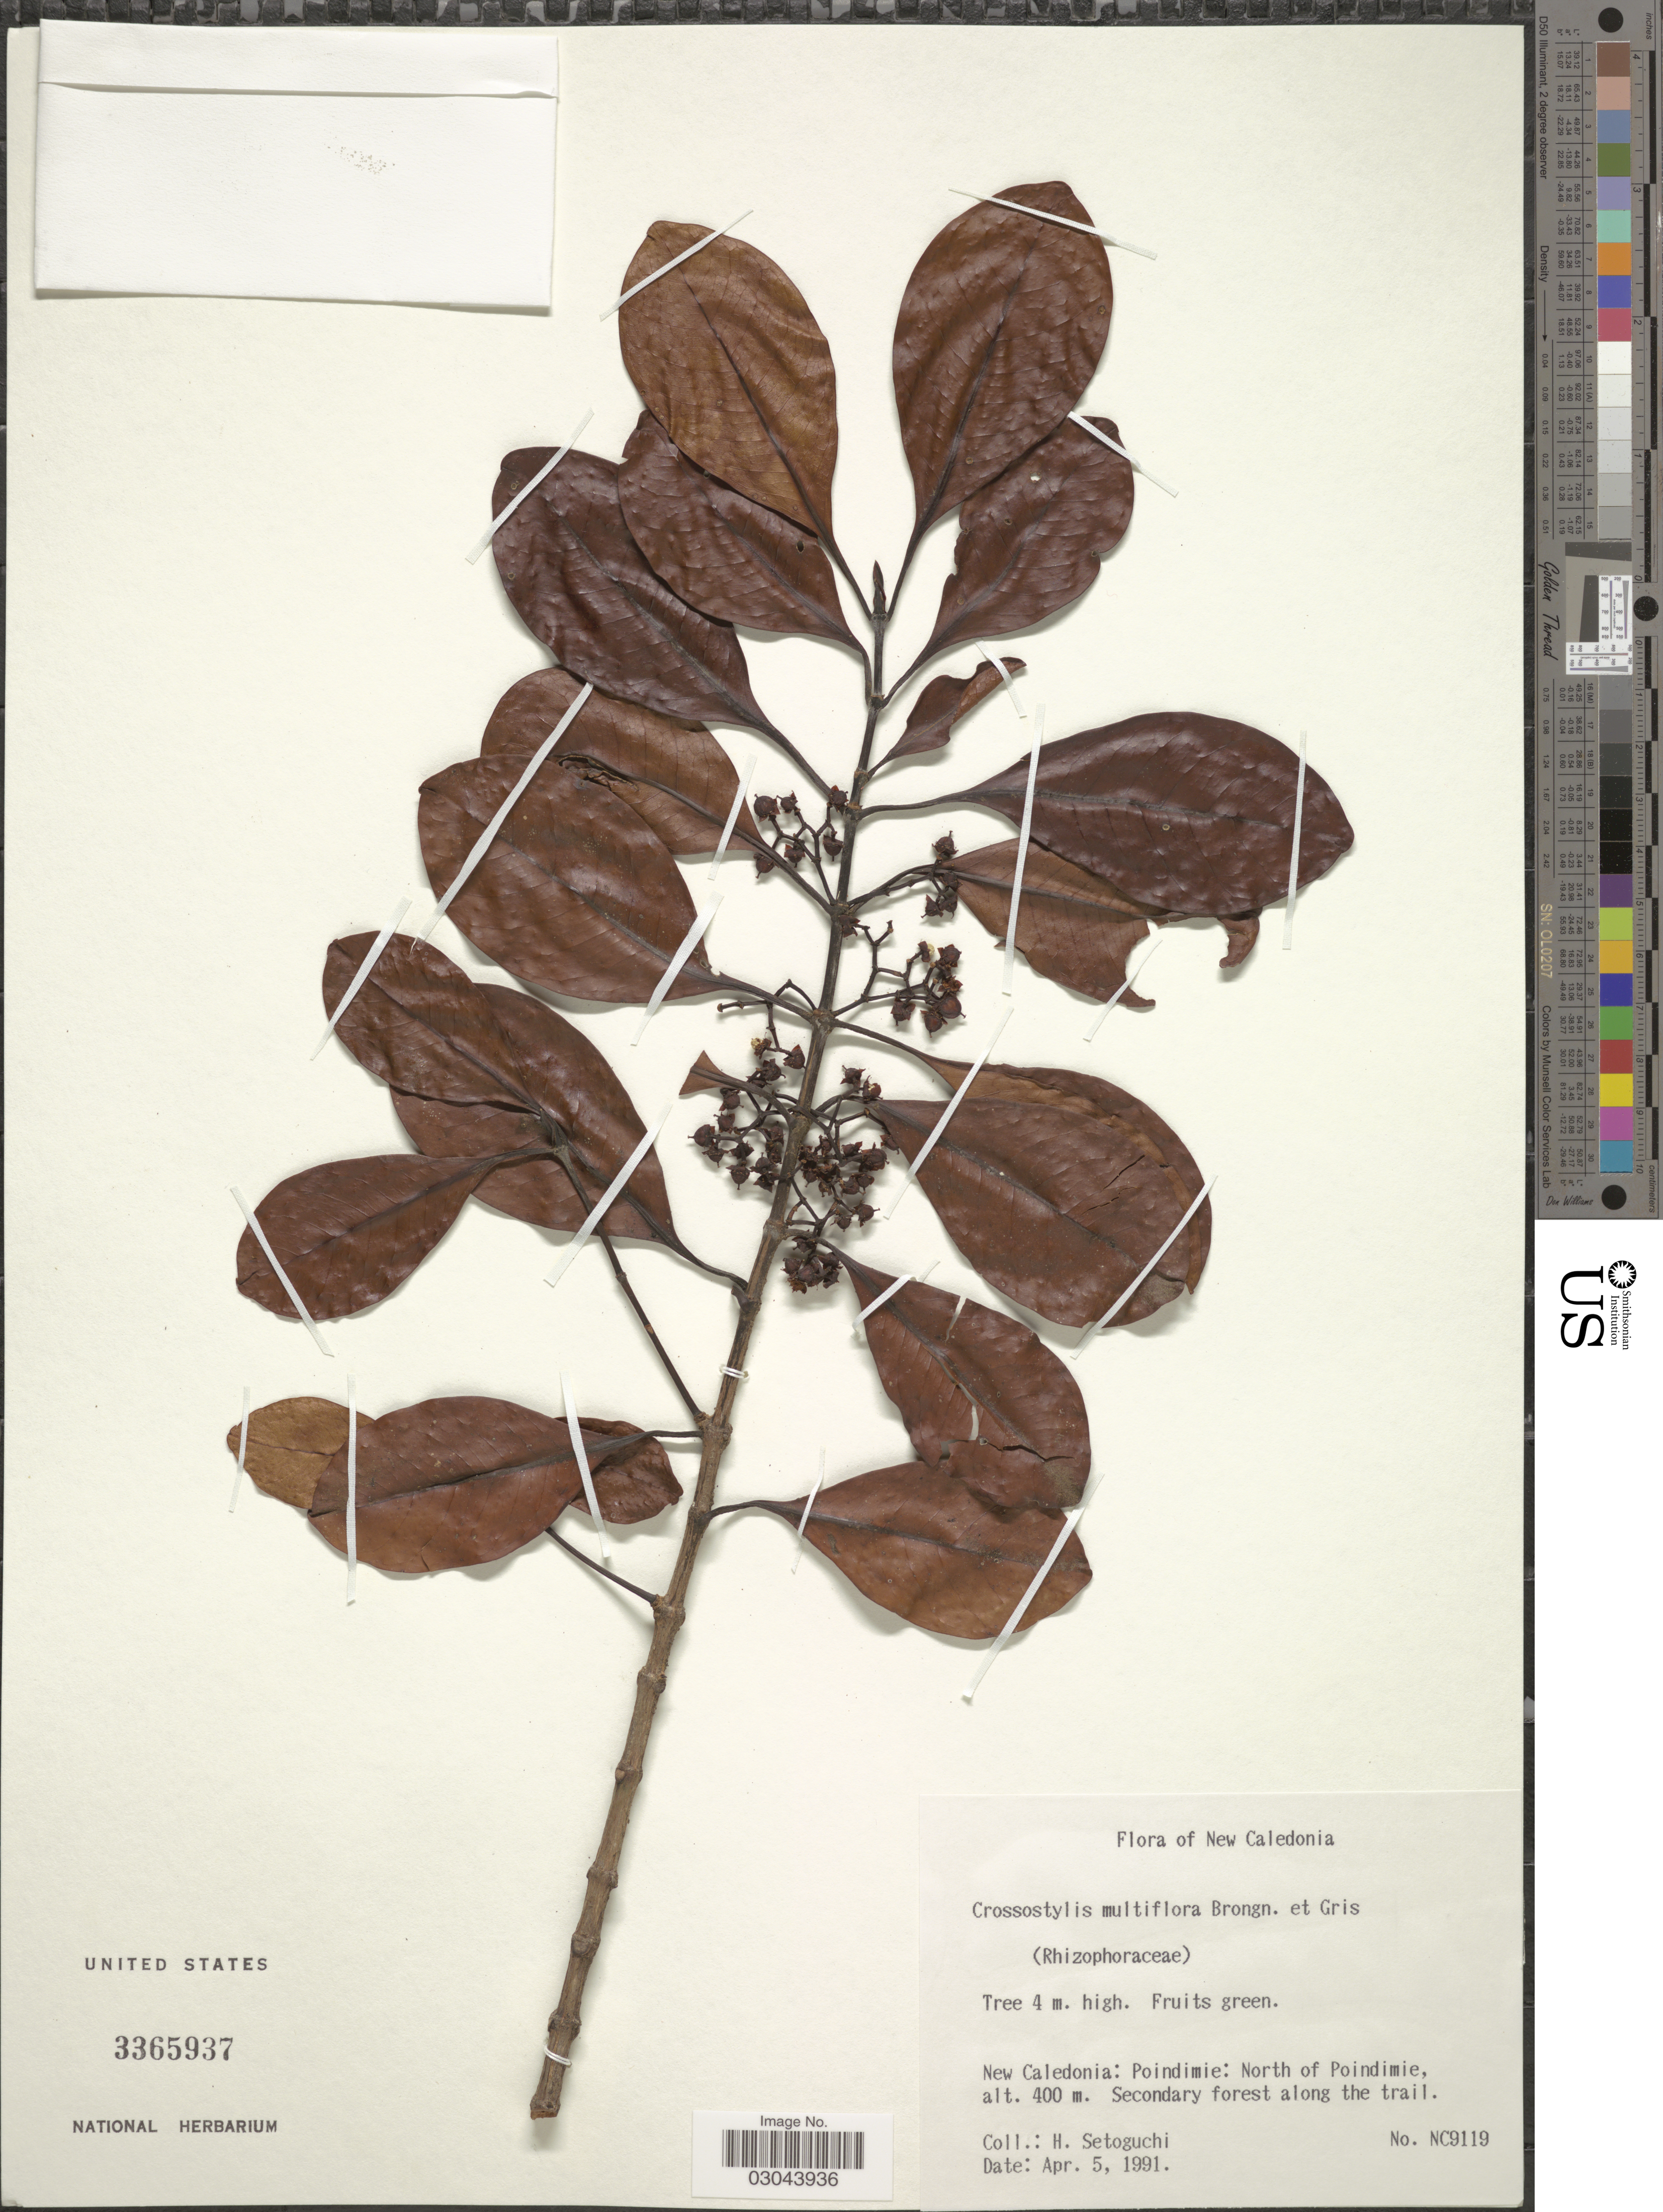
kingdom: Plantae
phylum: Tracheophyta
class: Magnoliopsida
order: Malpighiales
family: Rhizophoraceae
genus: Crossostylis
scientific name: Crossostylis multiflora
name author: Brongn. & Gris ex Pancher & Sebert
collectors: H. Setoguchi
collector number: NC9119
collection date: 1991-04-05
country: New Caledonia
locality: Poindimie: North of Poindimie. Secondary forest along the trail.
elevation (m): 400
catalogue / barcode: US 3365937